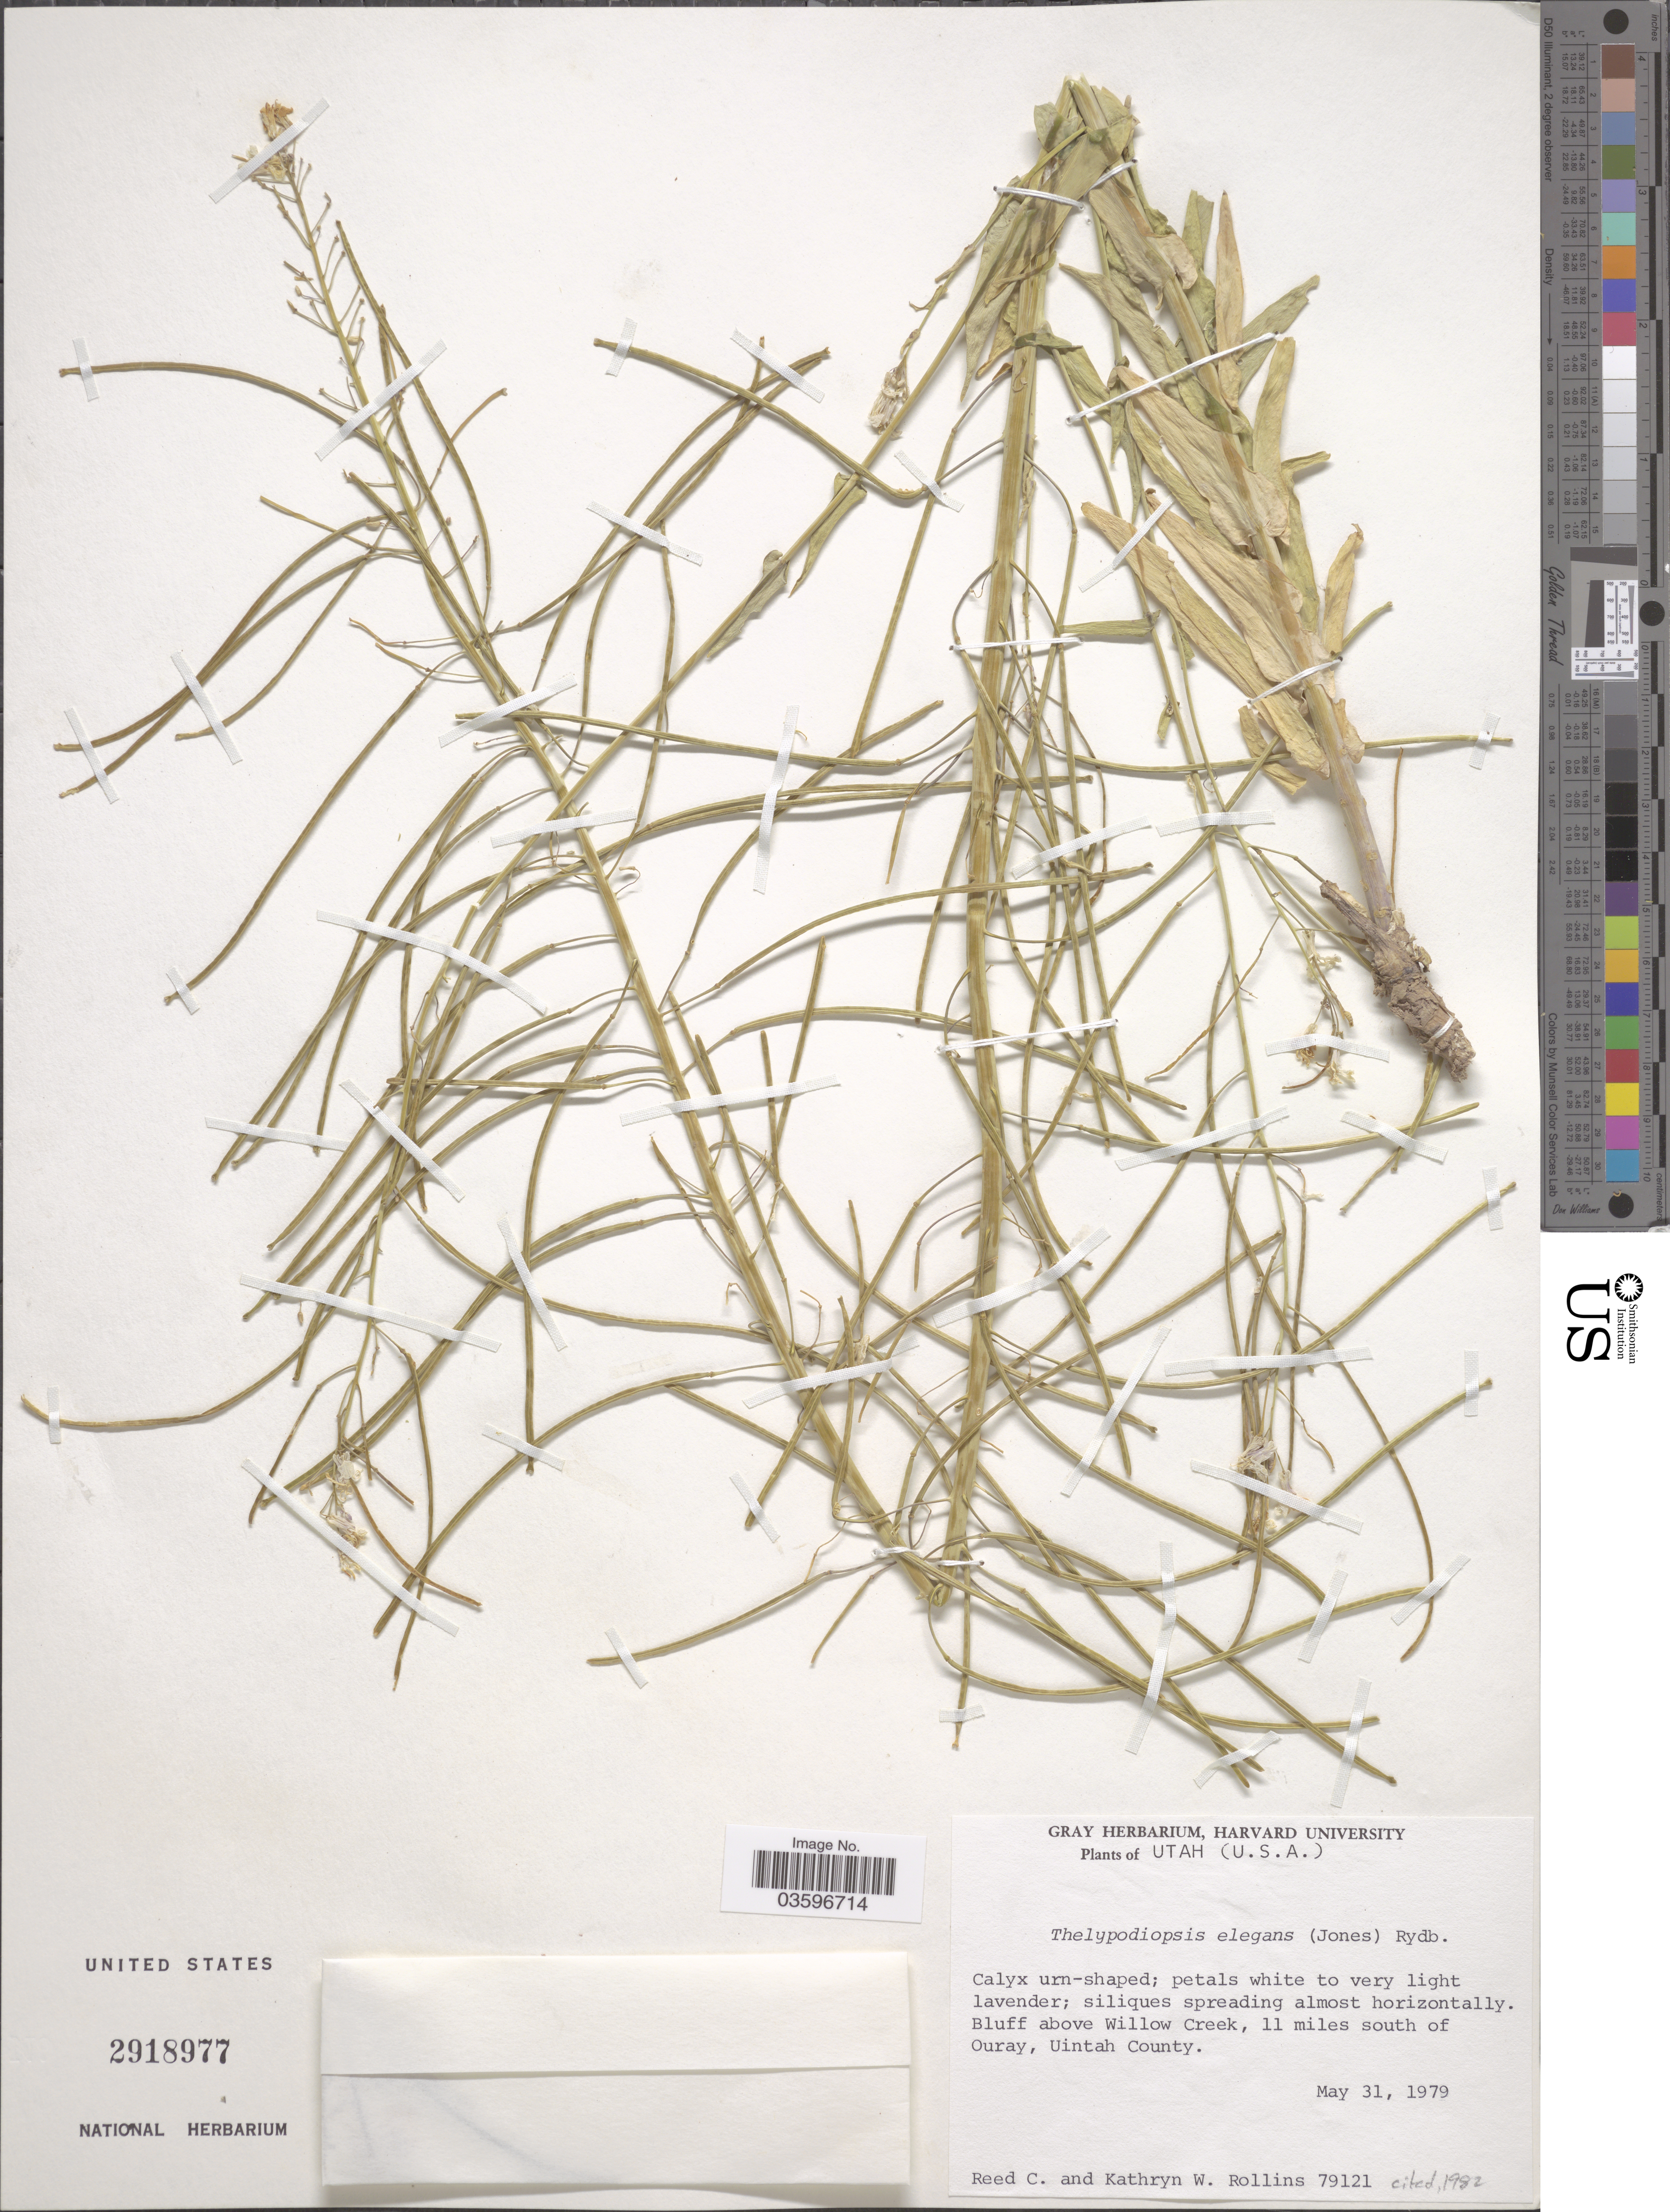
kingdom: Plantae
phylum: Tracheophyta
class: Magnoliopsida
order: Brassicales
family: Brassicaceae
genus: Thelypodiopsis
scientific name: Thelypodiopsis elegans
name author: (M.E. Jones) Rydb.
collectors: R. C. Rollins & K. W. Rollins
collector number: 79121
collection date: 1979-05-31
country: United States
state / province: Utah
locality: Bluff above Willow Creek, 11 miles south of Ouray, Uintah County.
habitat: bluff above creek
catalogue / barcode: US 2918977